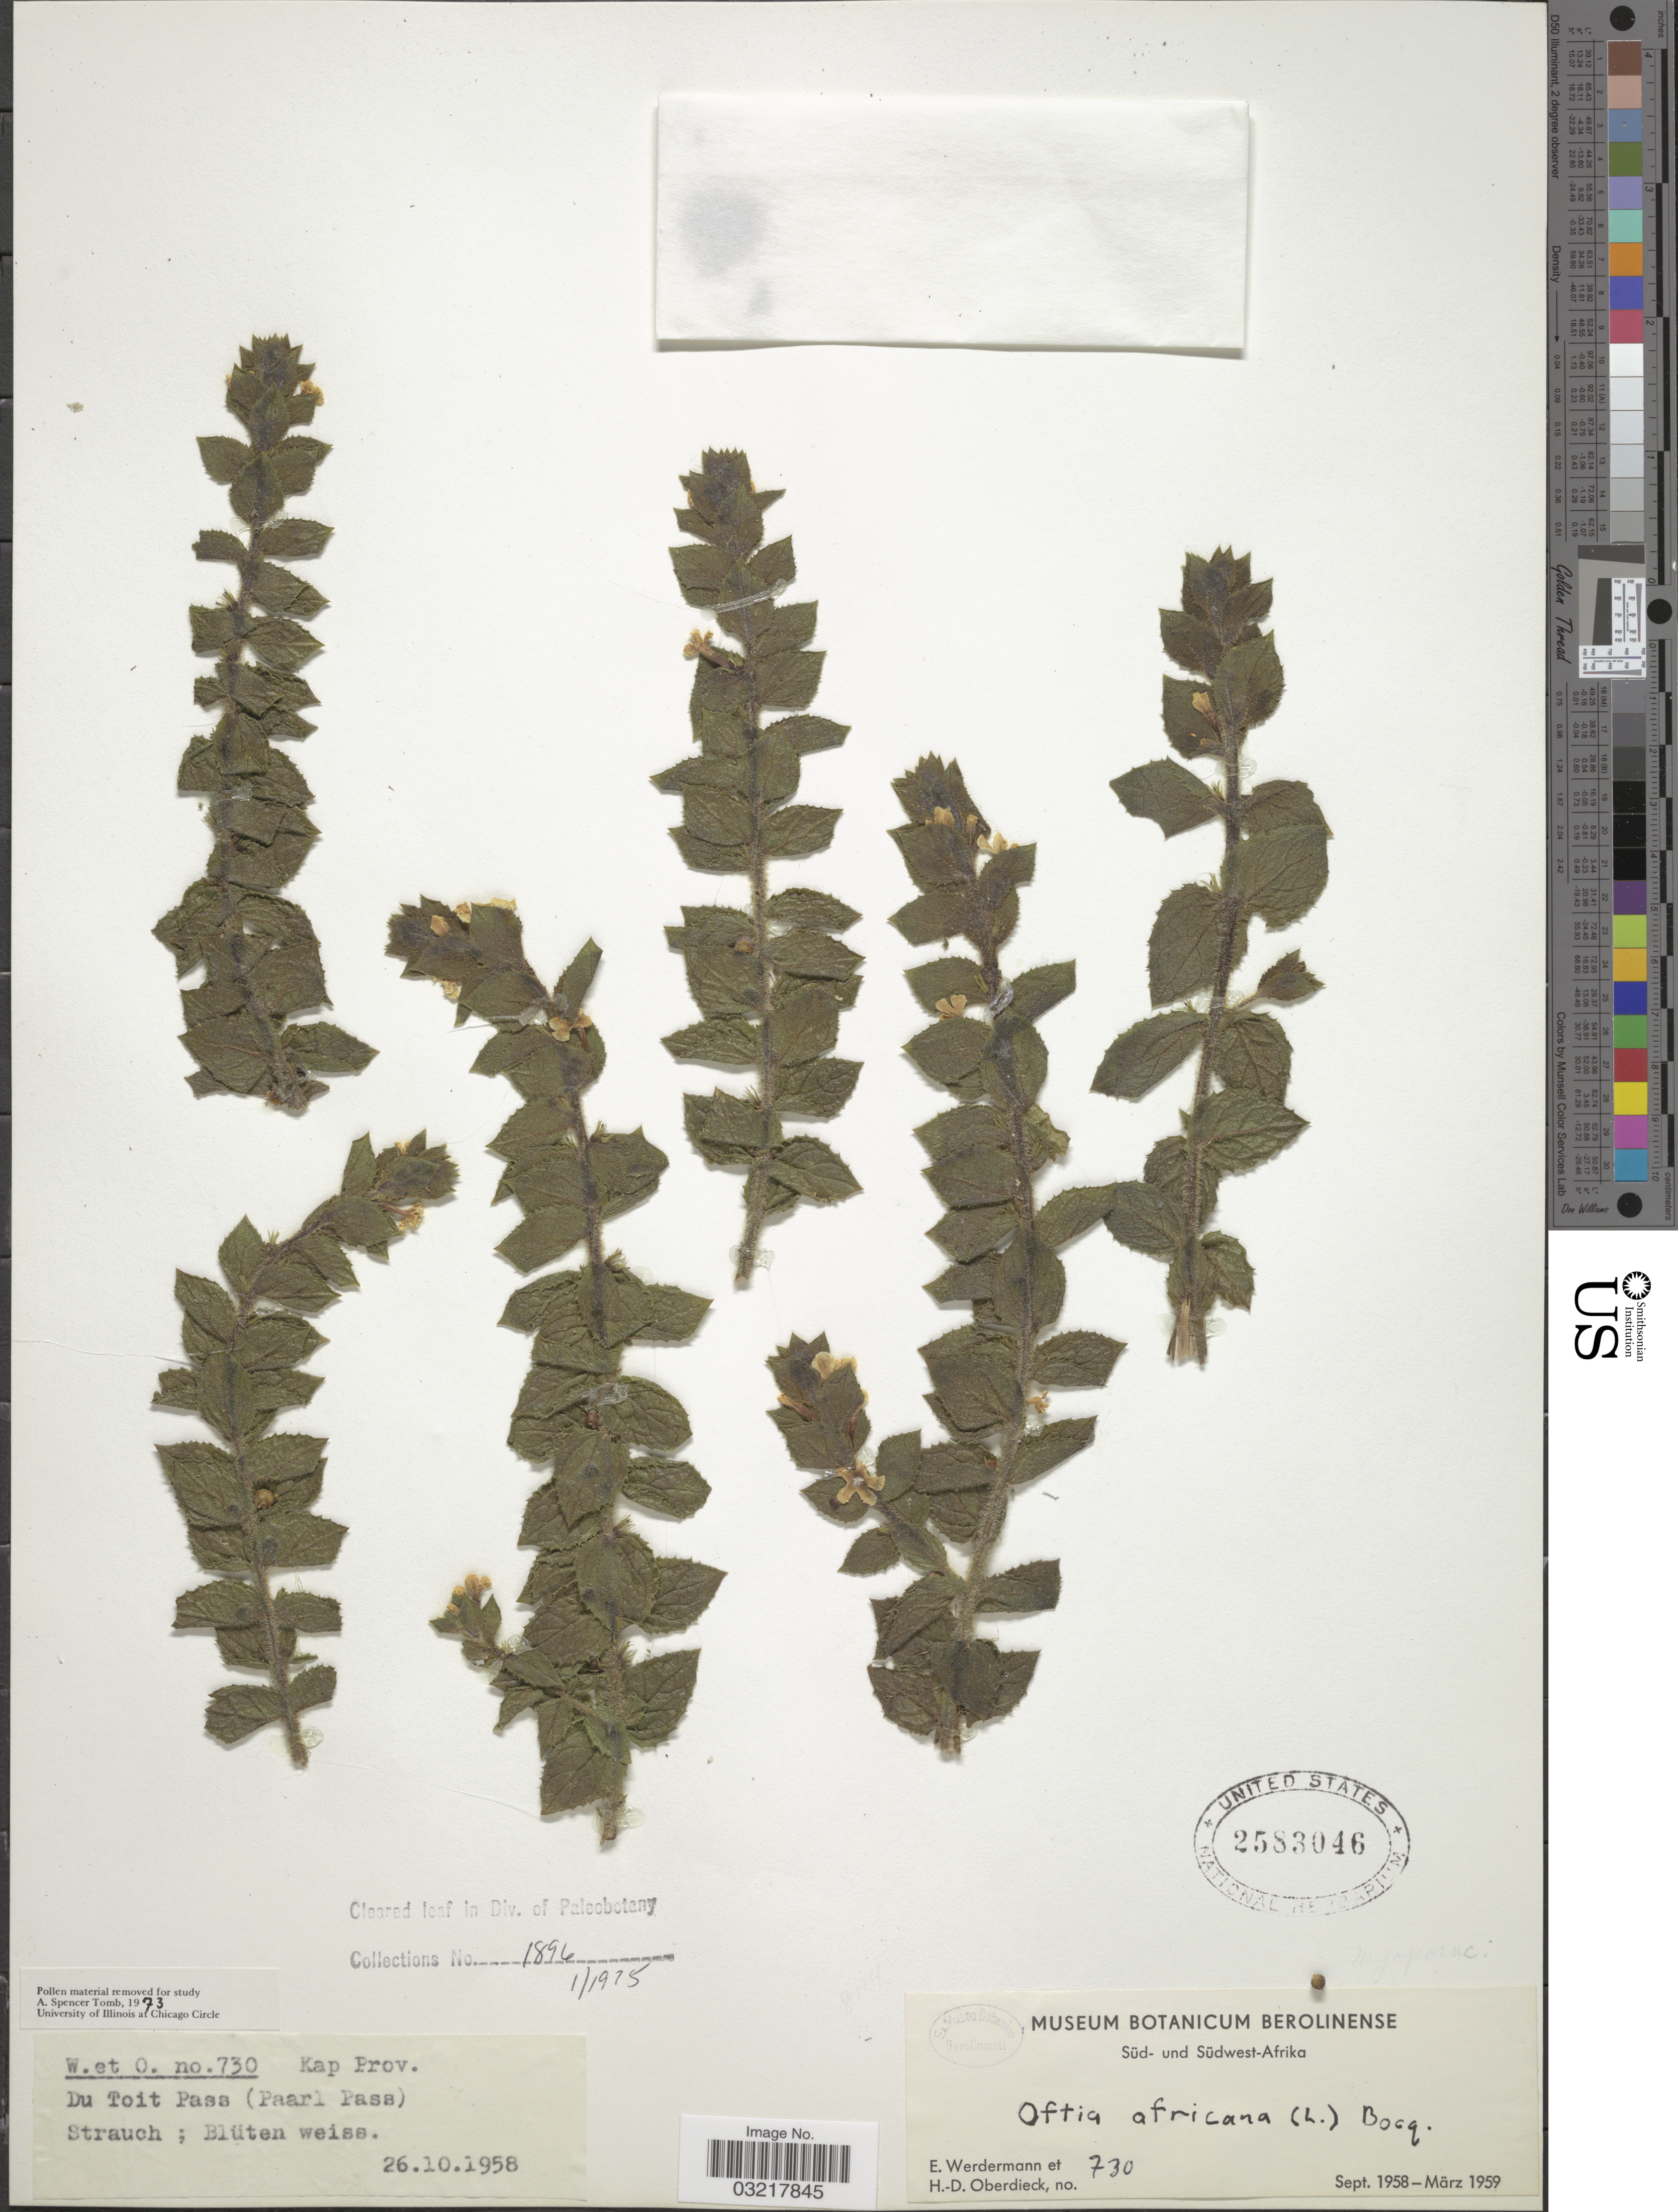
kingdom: Plantae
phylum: Tracheophyta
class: Magnoliopsida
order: Lamiales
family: Scrophulariaceae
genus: Oftia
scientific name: Oftia africana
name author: (L.) Bocq.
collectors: E. Werdermann & H. Oberdieck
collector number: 730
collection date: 1958-10-26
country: South Africa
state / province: Western Cape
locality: Süd-Afrika. Kap Prov. Du Toit Pass (Paarl Pass).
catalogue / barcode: US 2583046